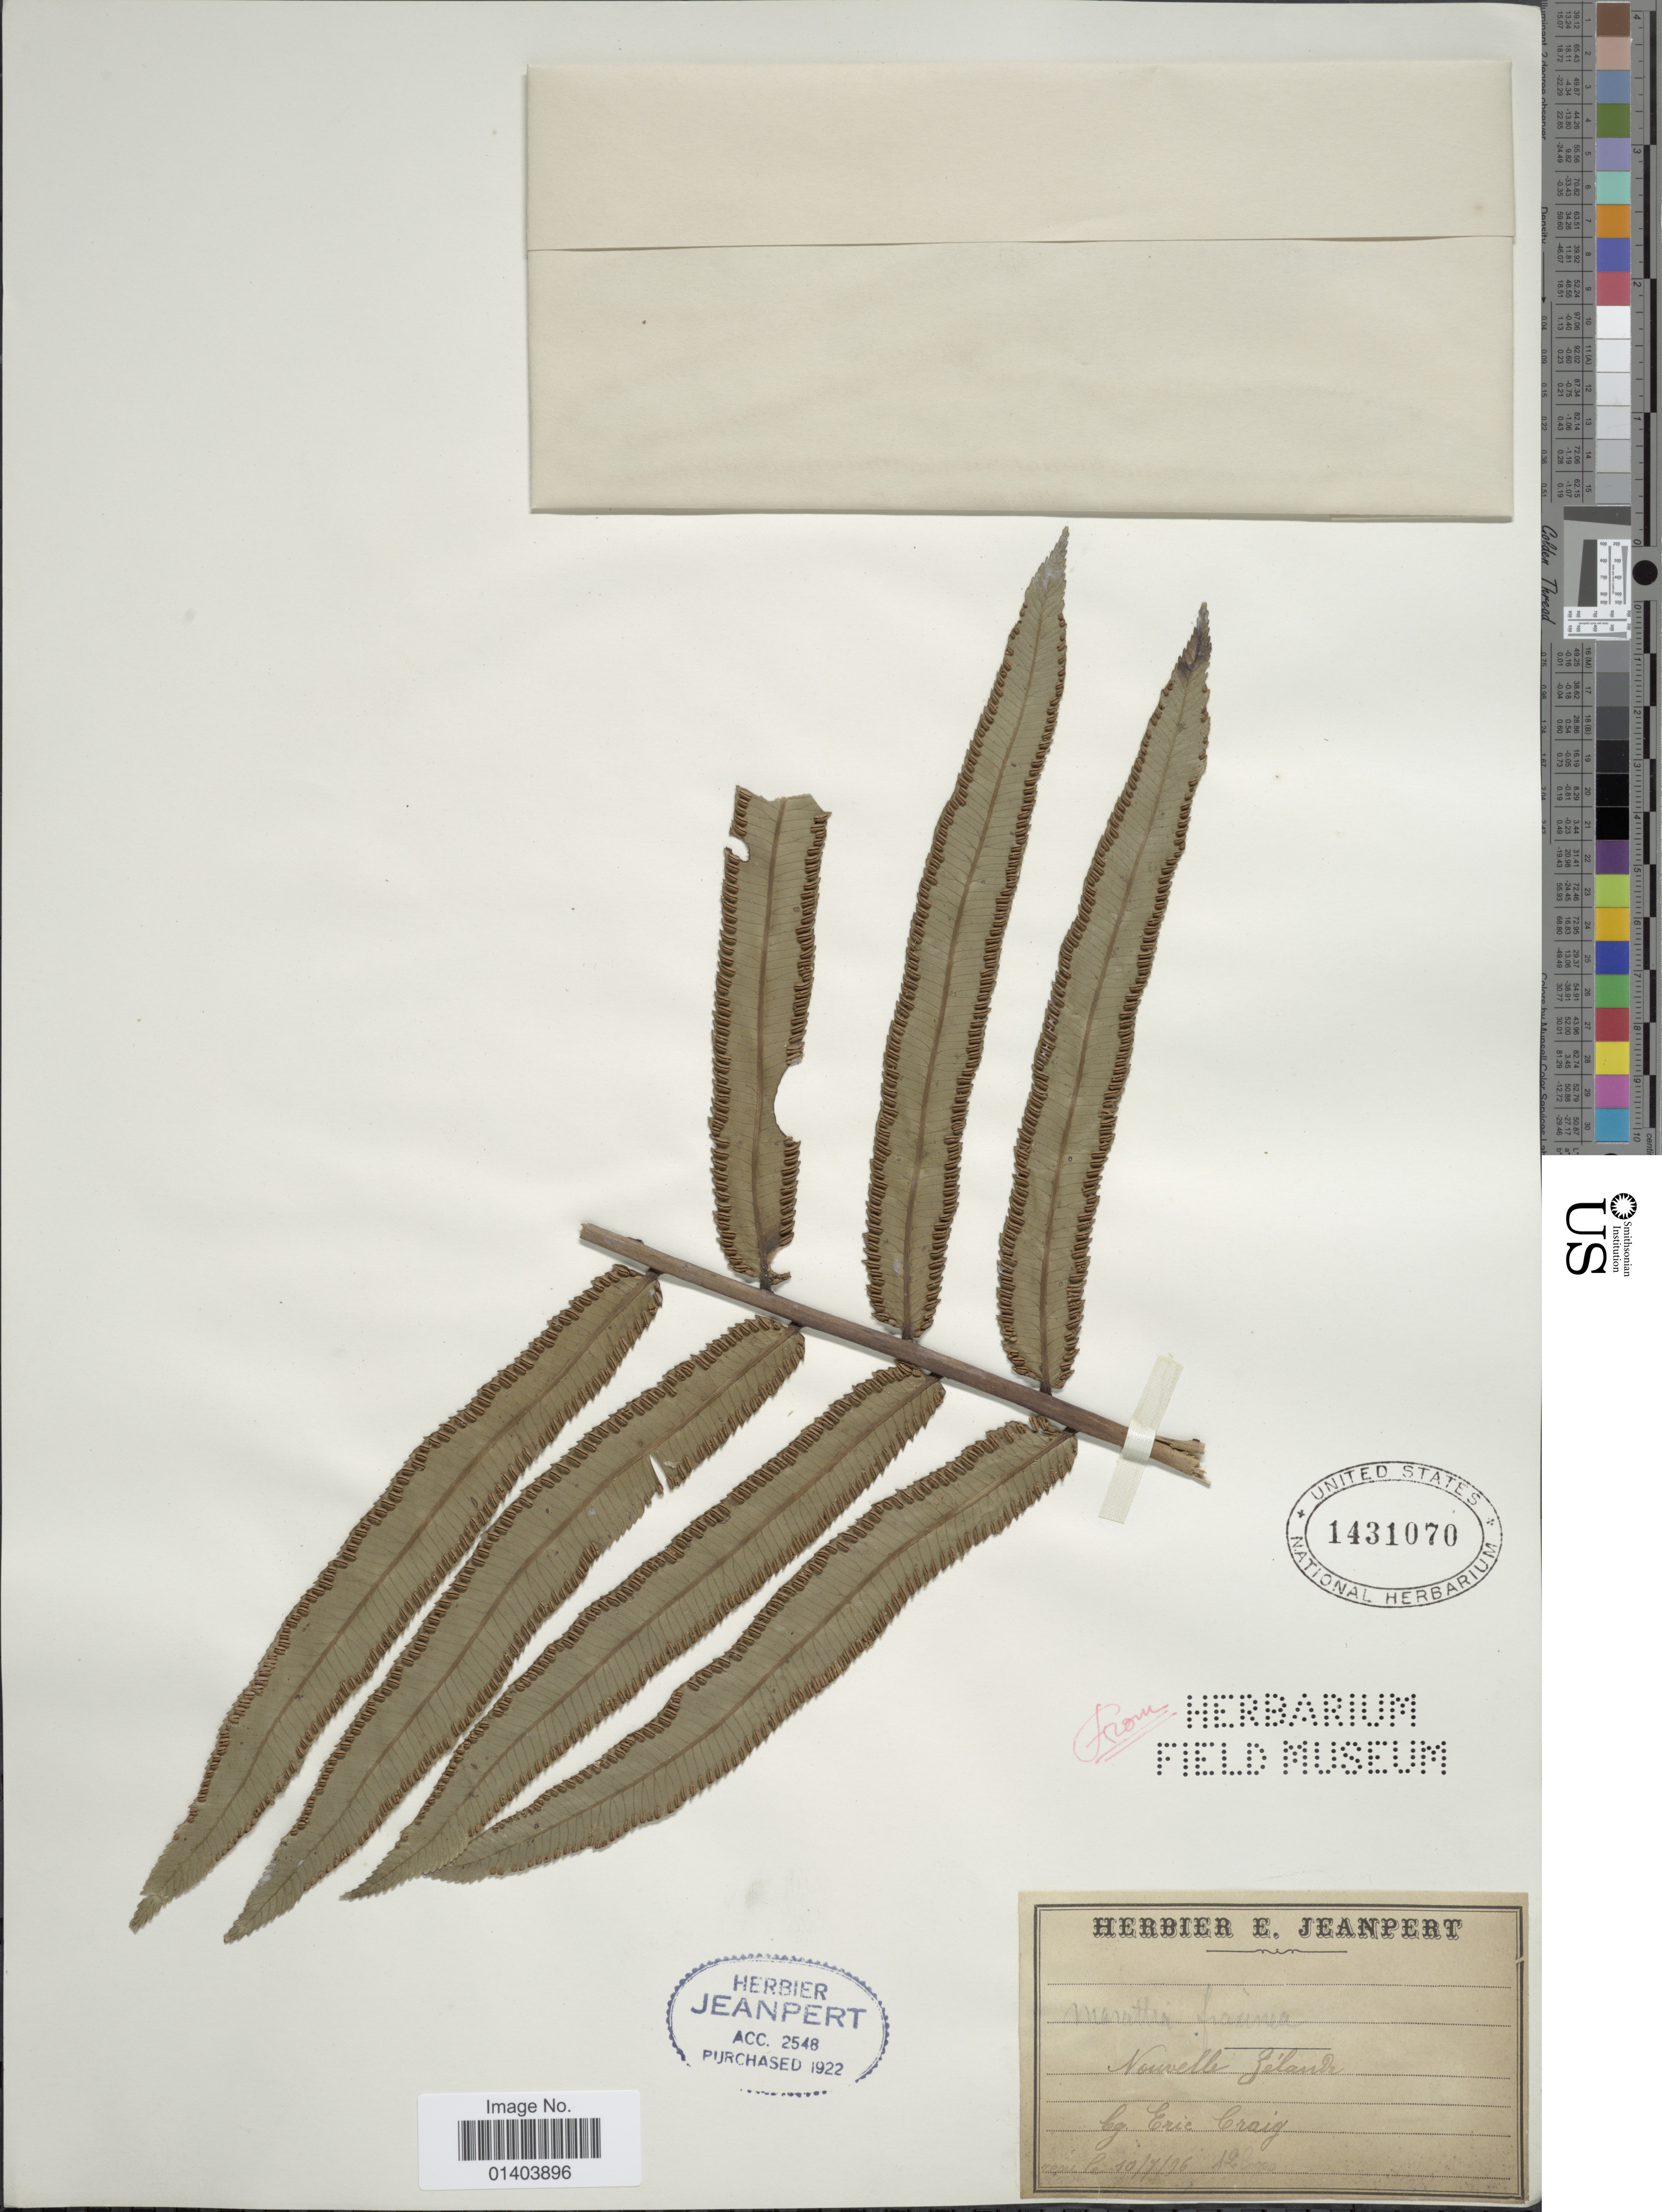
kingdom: Plantae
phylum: Tracheophyta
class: Polypodiopsida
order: Marattiales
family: Marattiaceae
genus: Ptisana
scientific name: Ptisana fraxinea var. fraxinea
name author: (Sm.) Murdock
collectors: E. Craig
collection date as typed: Transcribed d/m/y: 10/7/96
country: New Zealand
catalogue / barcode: US 1431070